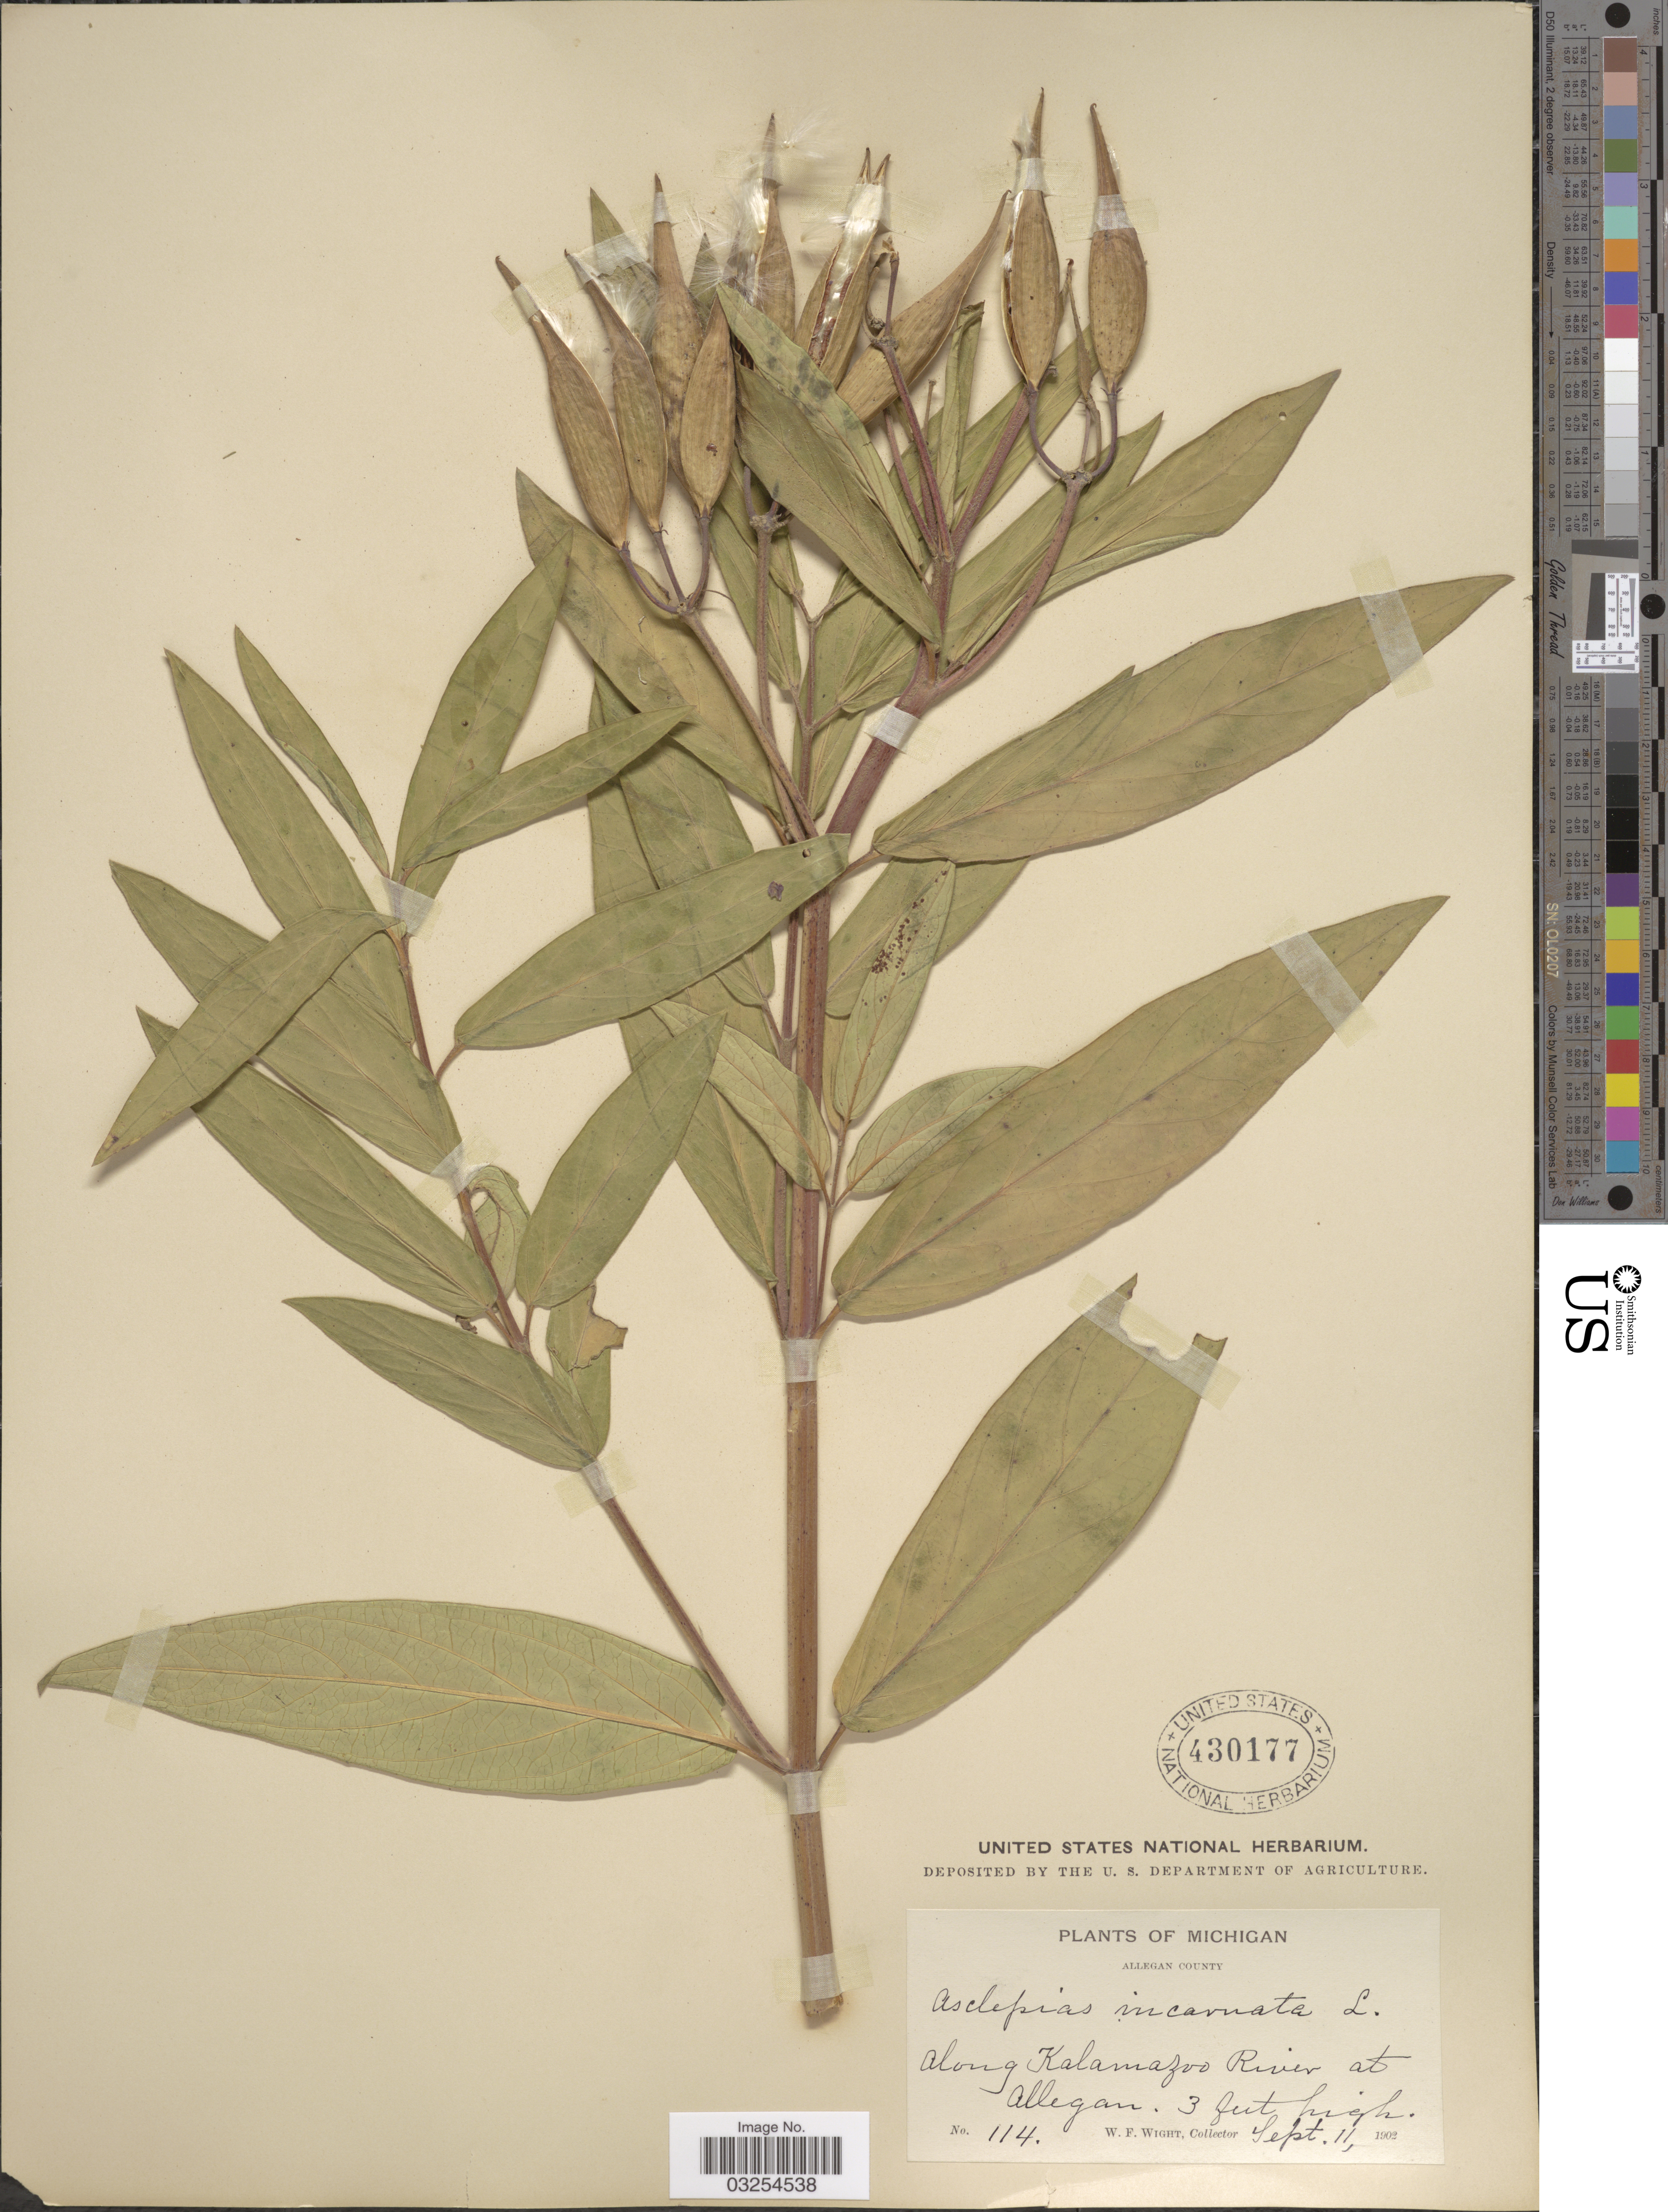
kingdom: Plantae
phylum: Tracheophyta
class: Magnoliopsida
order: Gentianales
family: Apocynaceae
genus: Asclepias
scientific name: Asclepias incarnata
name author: L.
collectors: W. Wight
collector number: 114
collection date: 1902-09-11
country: United States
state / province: Michigan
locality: Allegan County. Along Kalamazoo River at Allegan.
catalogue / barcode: US 430177